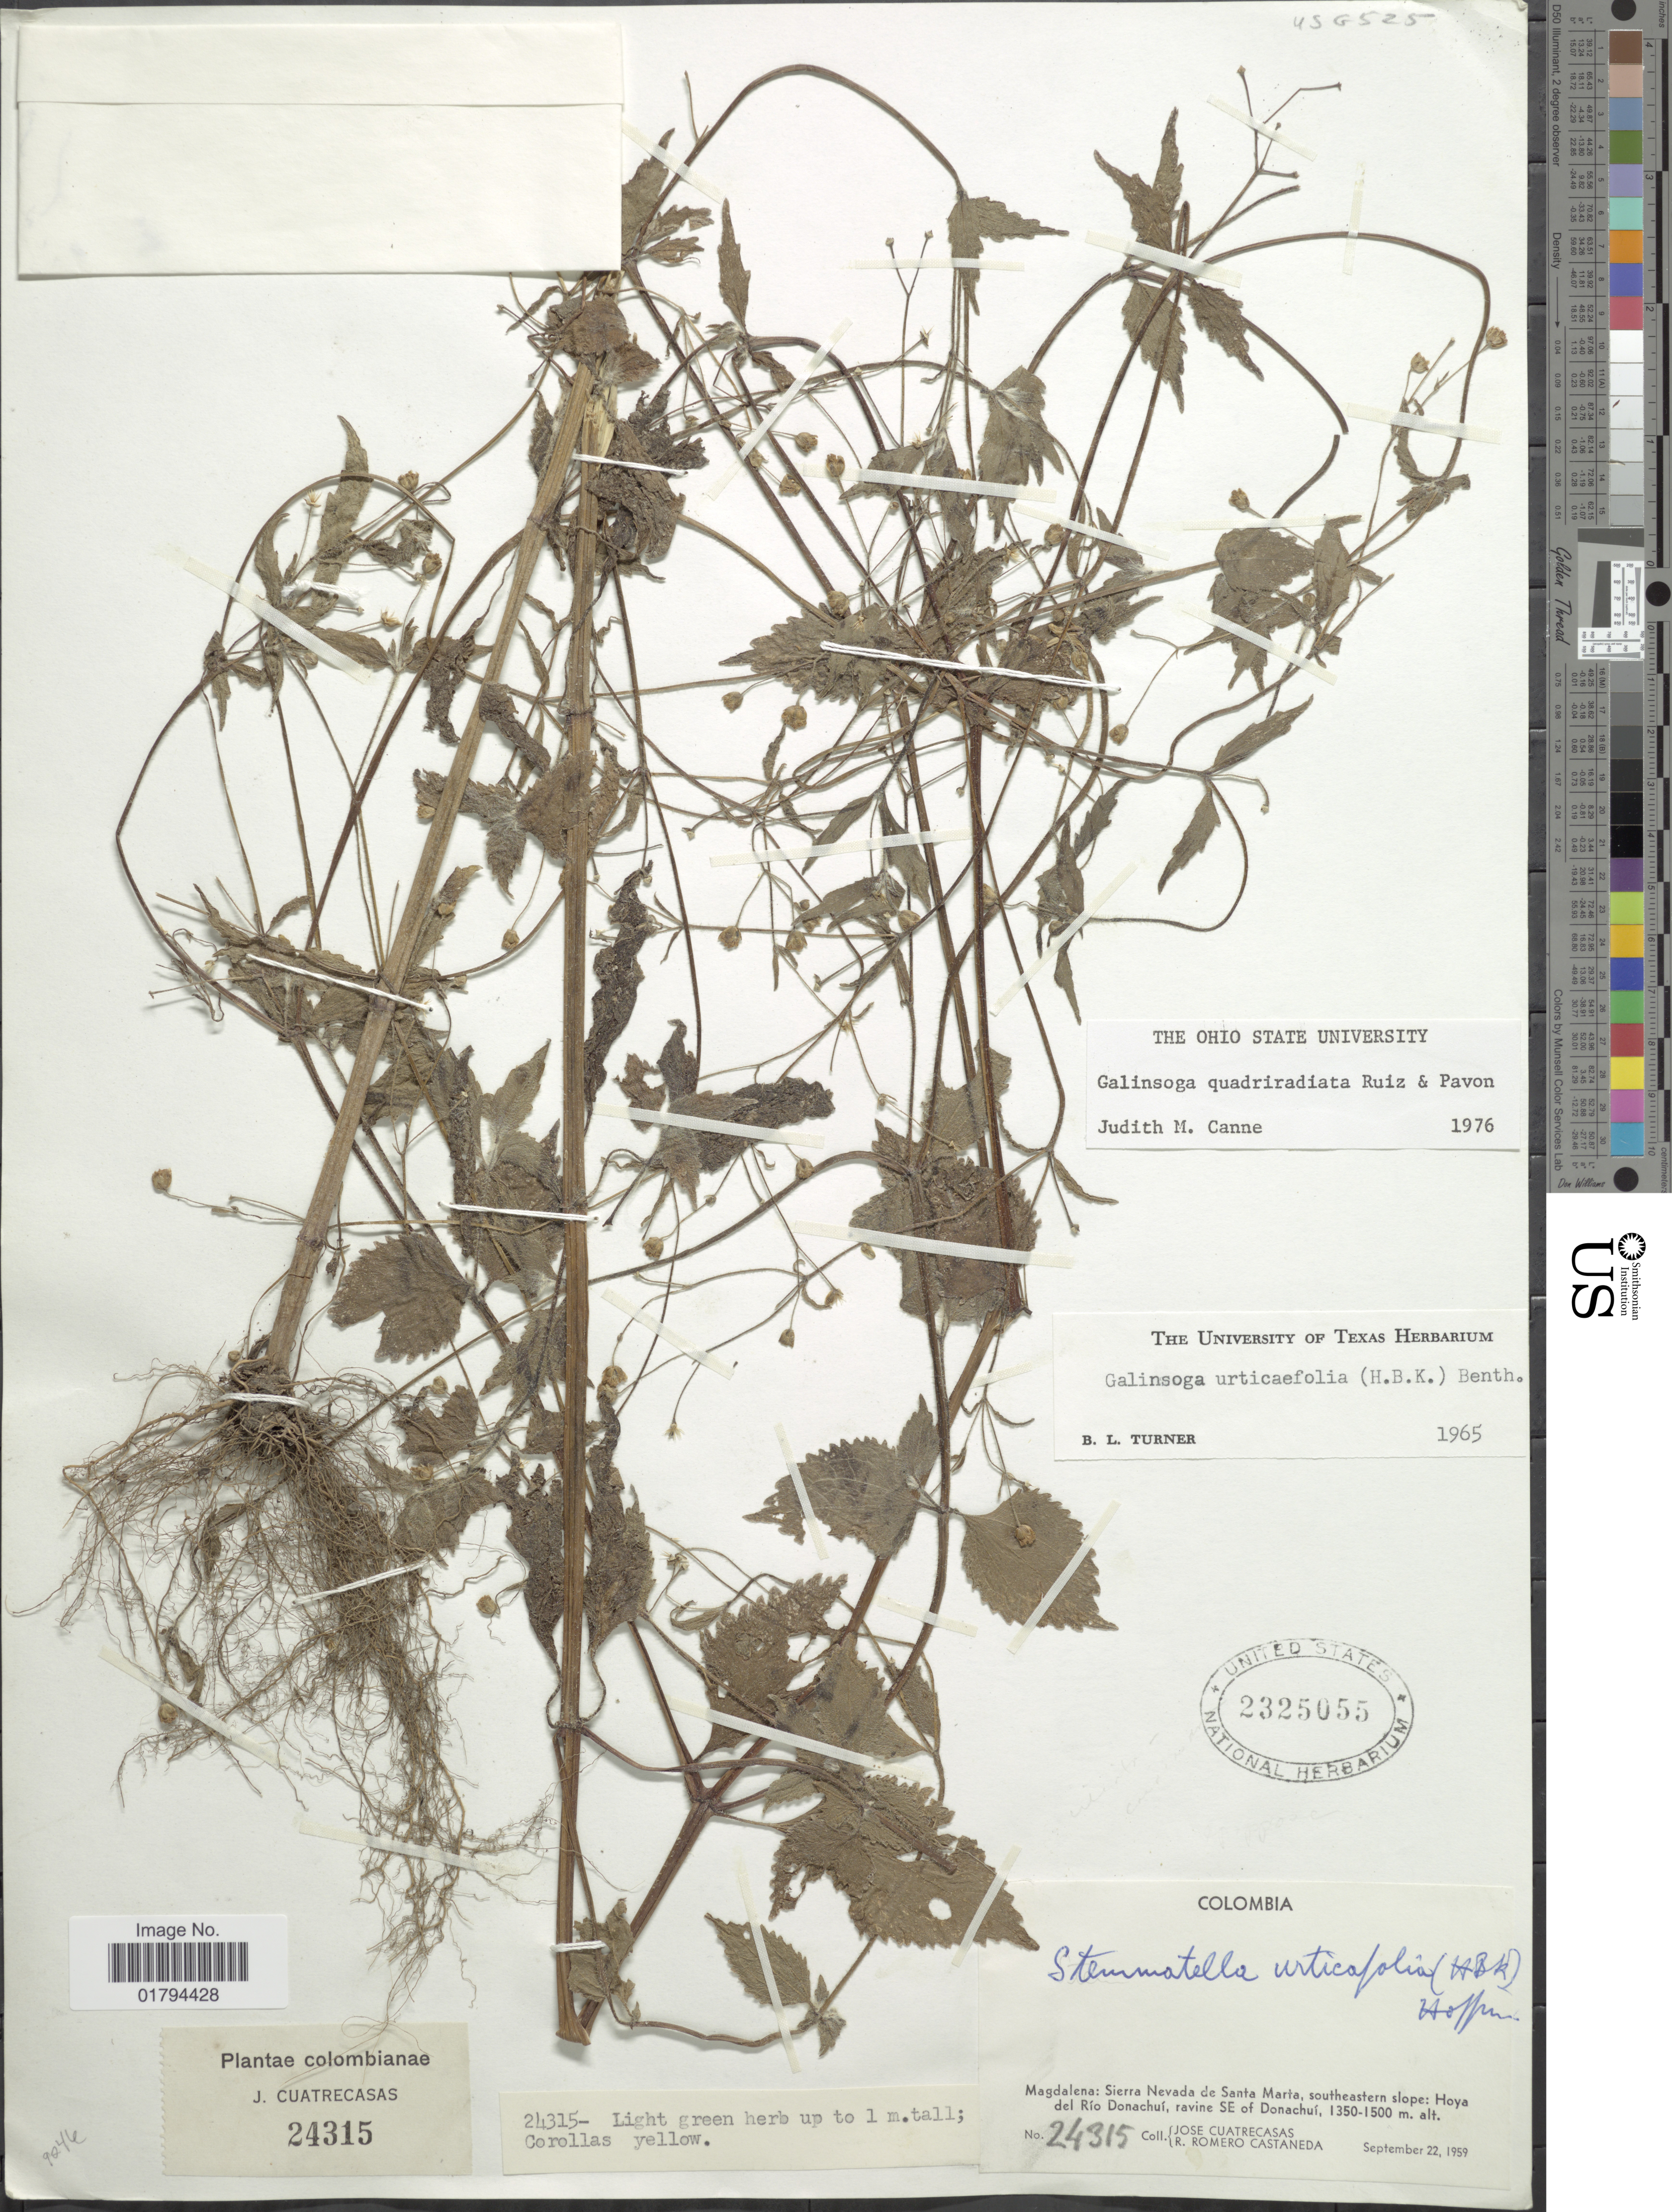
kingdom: Plantae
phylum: Tracheophyta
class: Magnoliopsida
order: Asterales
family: Asteraceae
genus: Galinsoga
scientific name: Galinsoga quadriradiata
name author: Ruiz & Pav.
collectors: J. Cuatrecasas & R. Romero Castañeda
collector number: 24315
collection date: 1959-09-22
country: Colombia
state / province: Magdalena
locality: Sierra Nevada de Santa Marta, southeastern slope: Hoya del Rio Donachui, ravine SE of Donachui.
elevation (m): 1350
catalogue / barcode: US 2325055